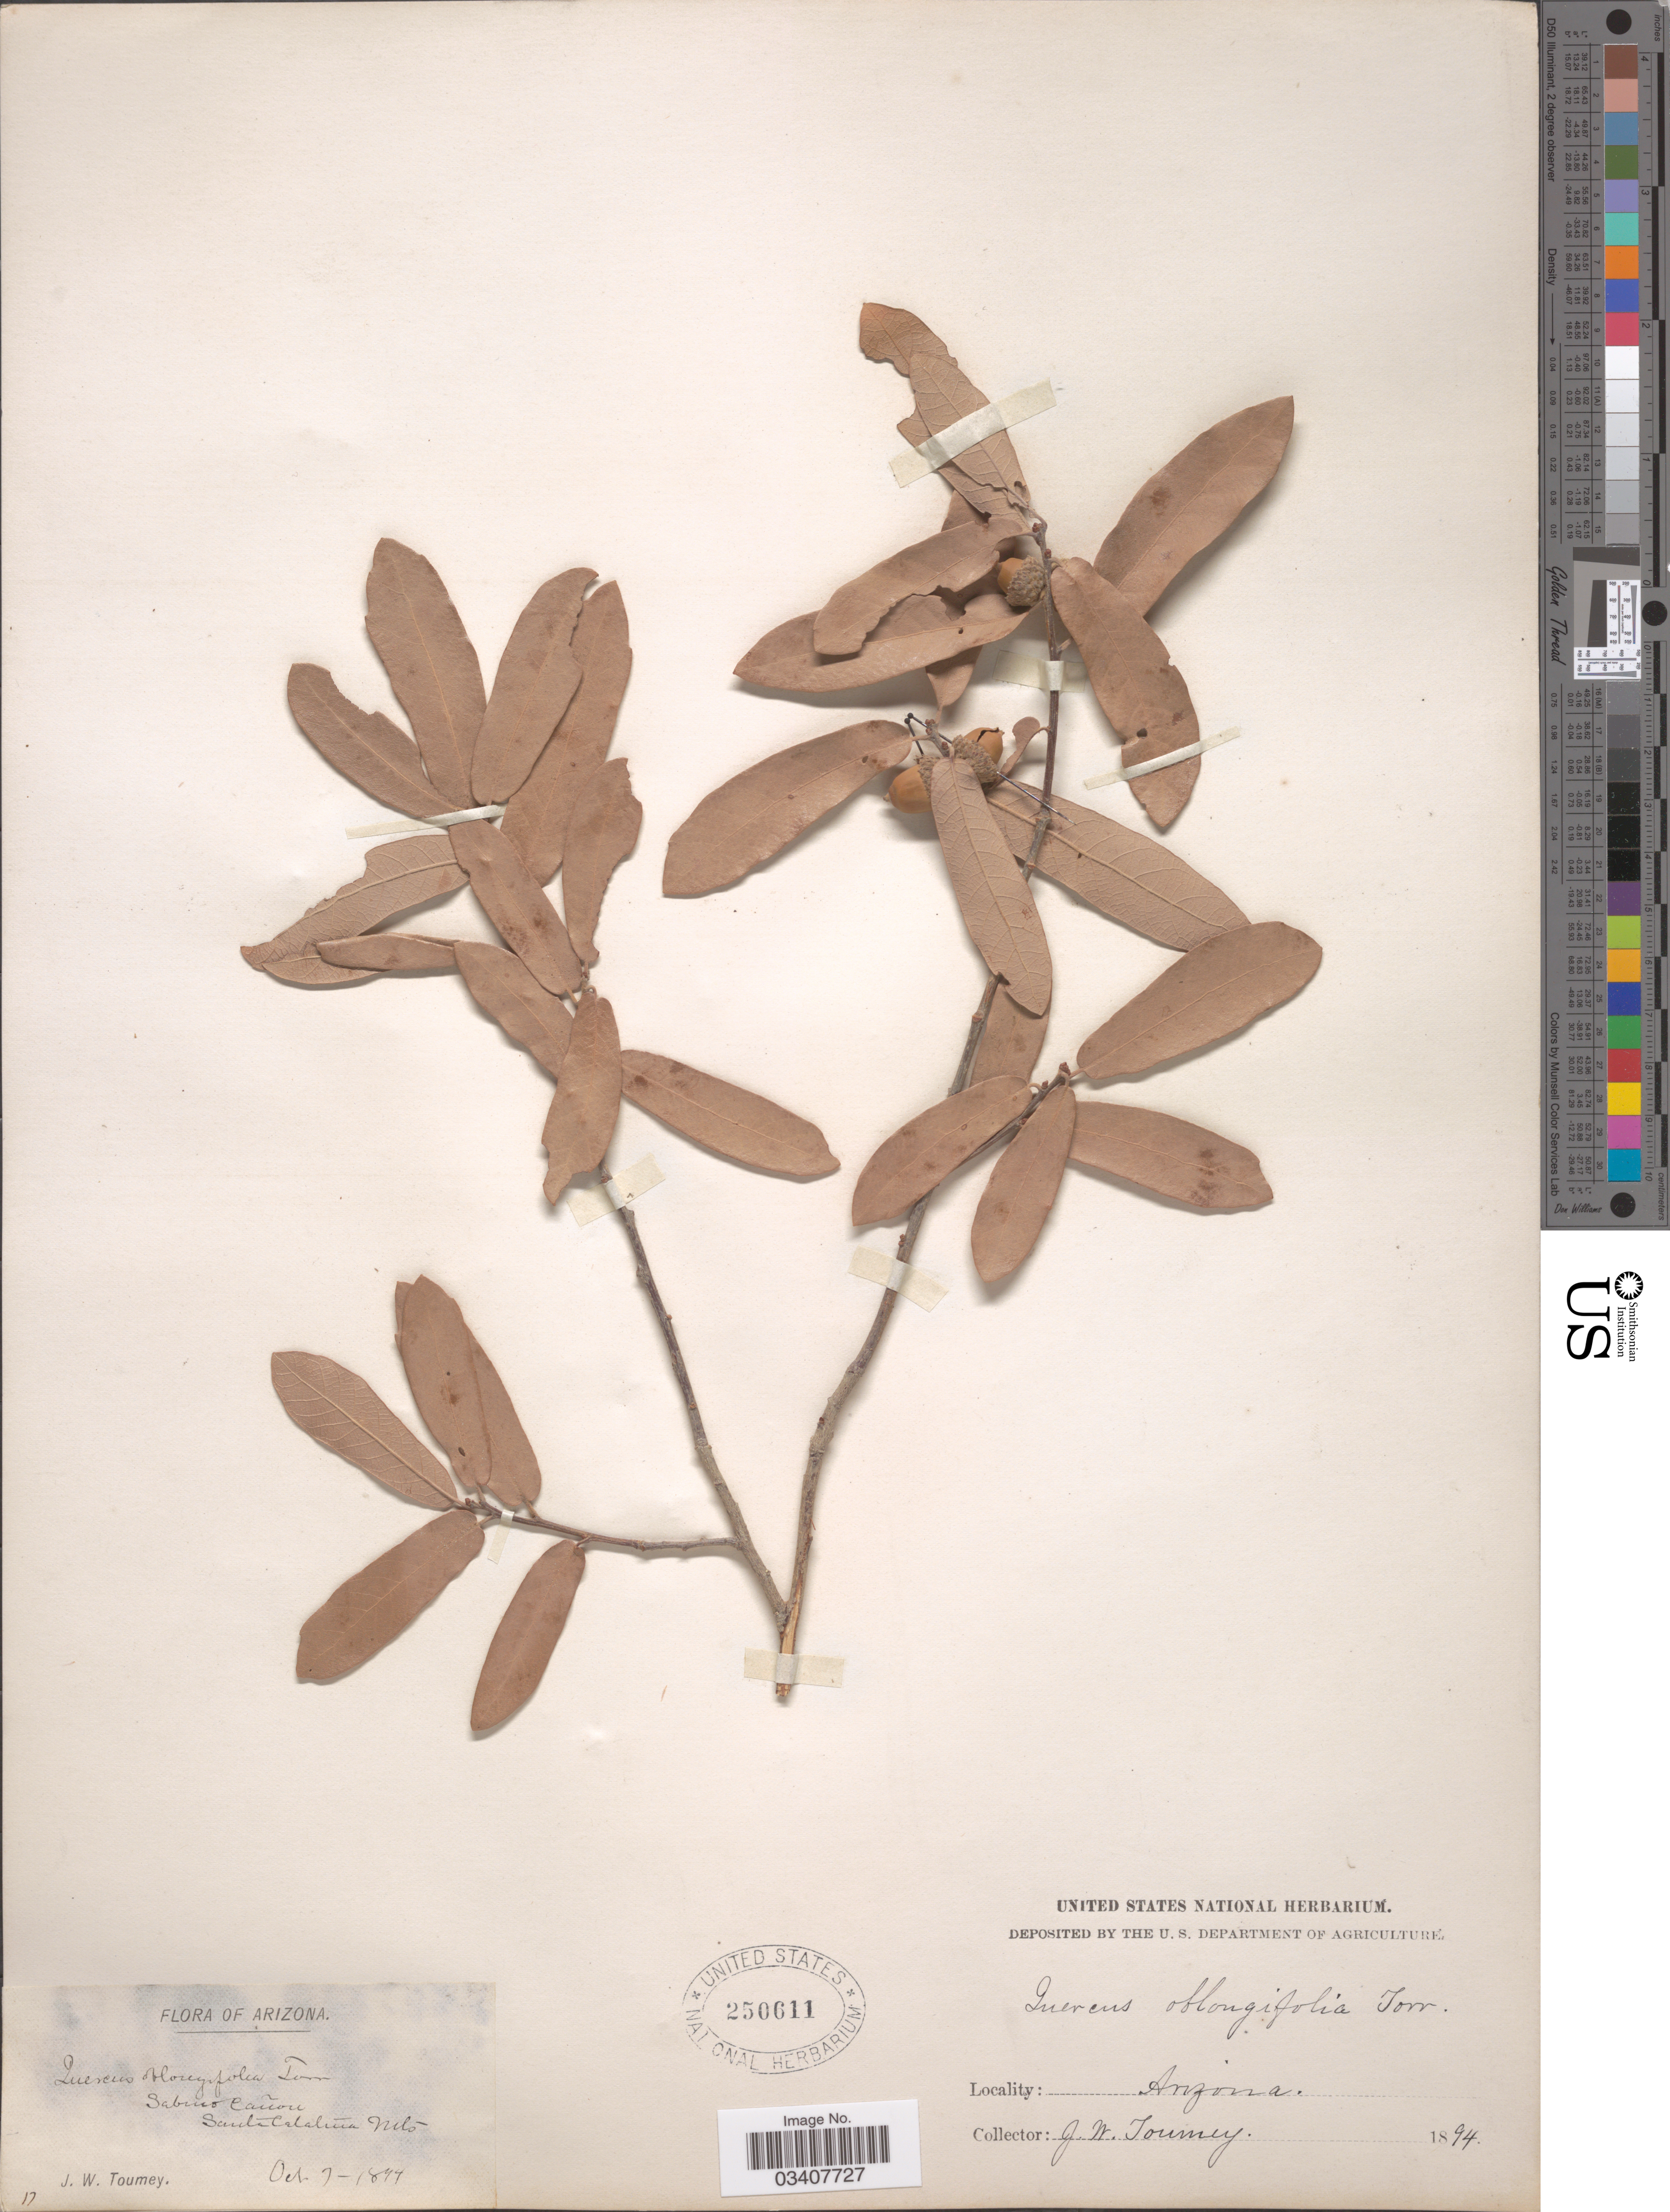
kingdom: Plantae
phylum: Tracheophyta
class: Magnoliopsida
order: Fagales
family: Fagaceae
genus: Quercus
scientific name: Quercus oblongifolia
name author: Torr.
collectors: J. W. Toumey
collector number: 17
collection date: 1894-10-07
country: United States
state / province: Arizona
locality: Sabino Cañon. Santa Catalina Mts.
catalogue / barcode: US 250611